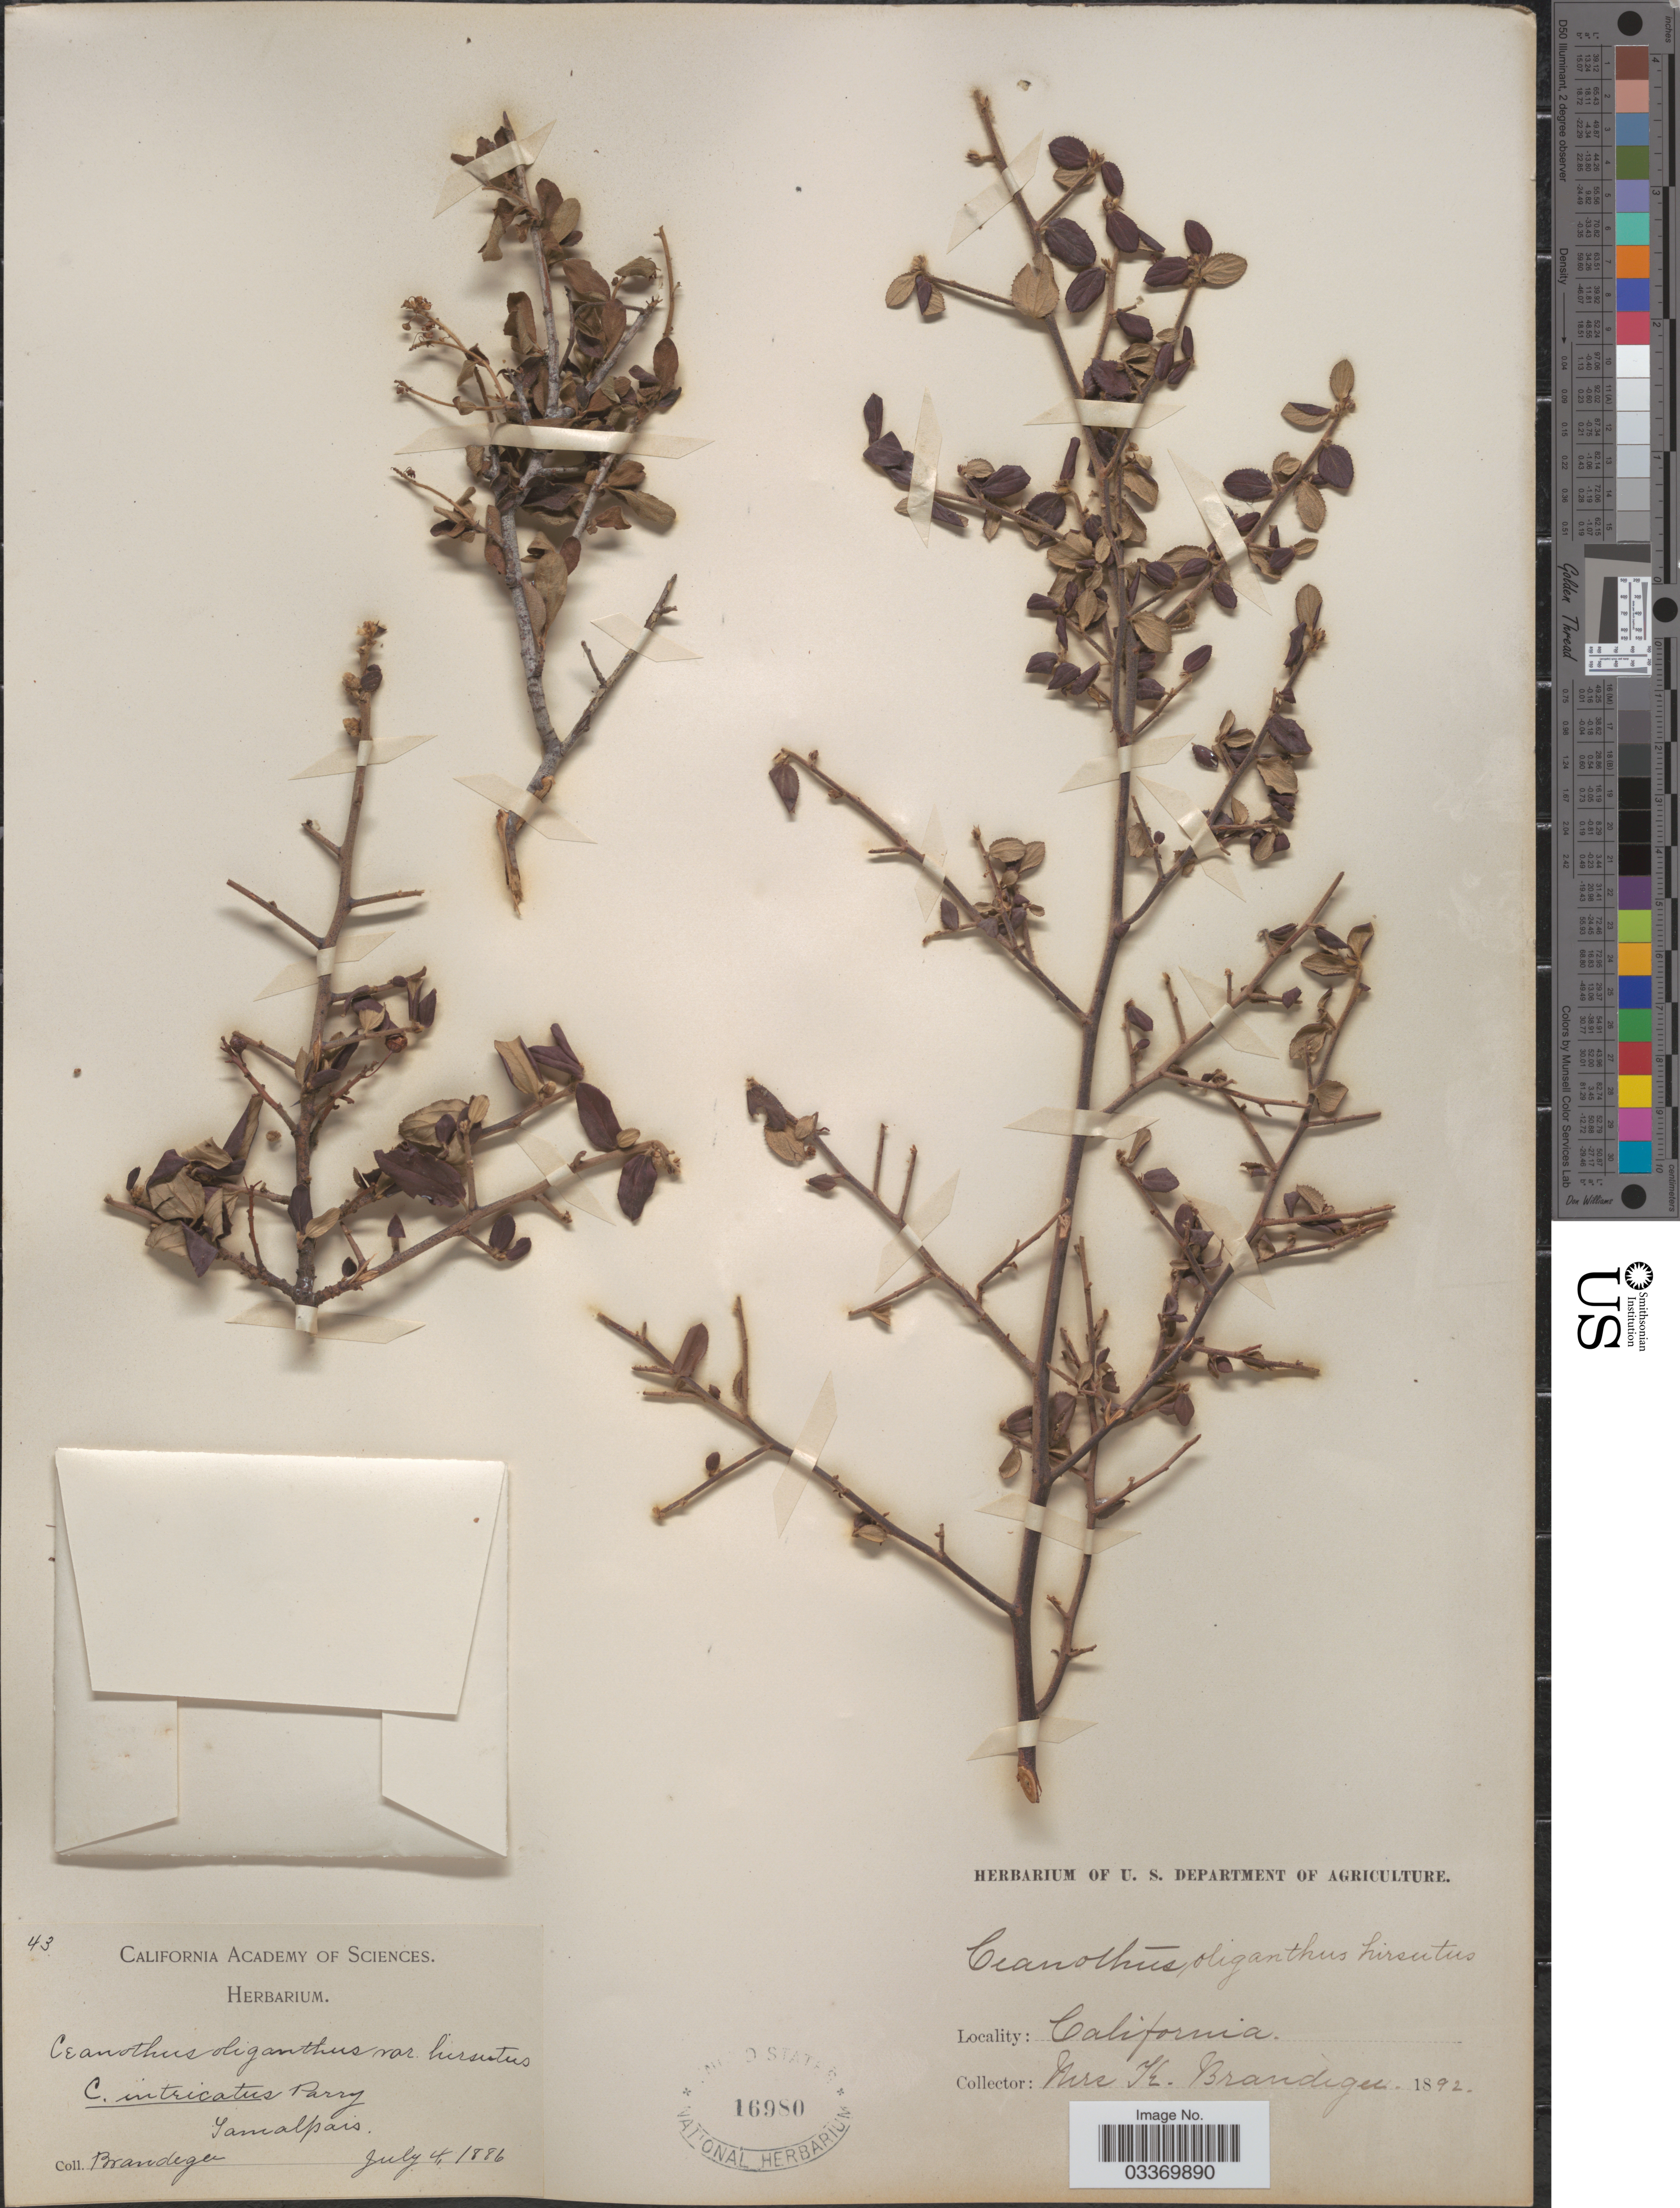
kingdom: Plantae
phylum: Tracheophyta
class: Magnoliopsida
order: Rosales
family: Rhamnaceae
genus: Ceanothus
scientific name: Ceanothus oliganthus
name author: Nutt.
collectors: K. Brandegee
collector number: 43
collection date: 1886-07-04/1892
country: United States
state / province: California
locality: Tamalpais.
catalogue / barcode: US 16980